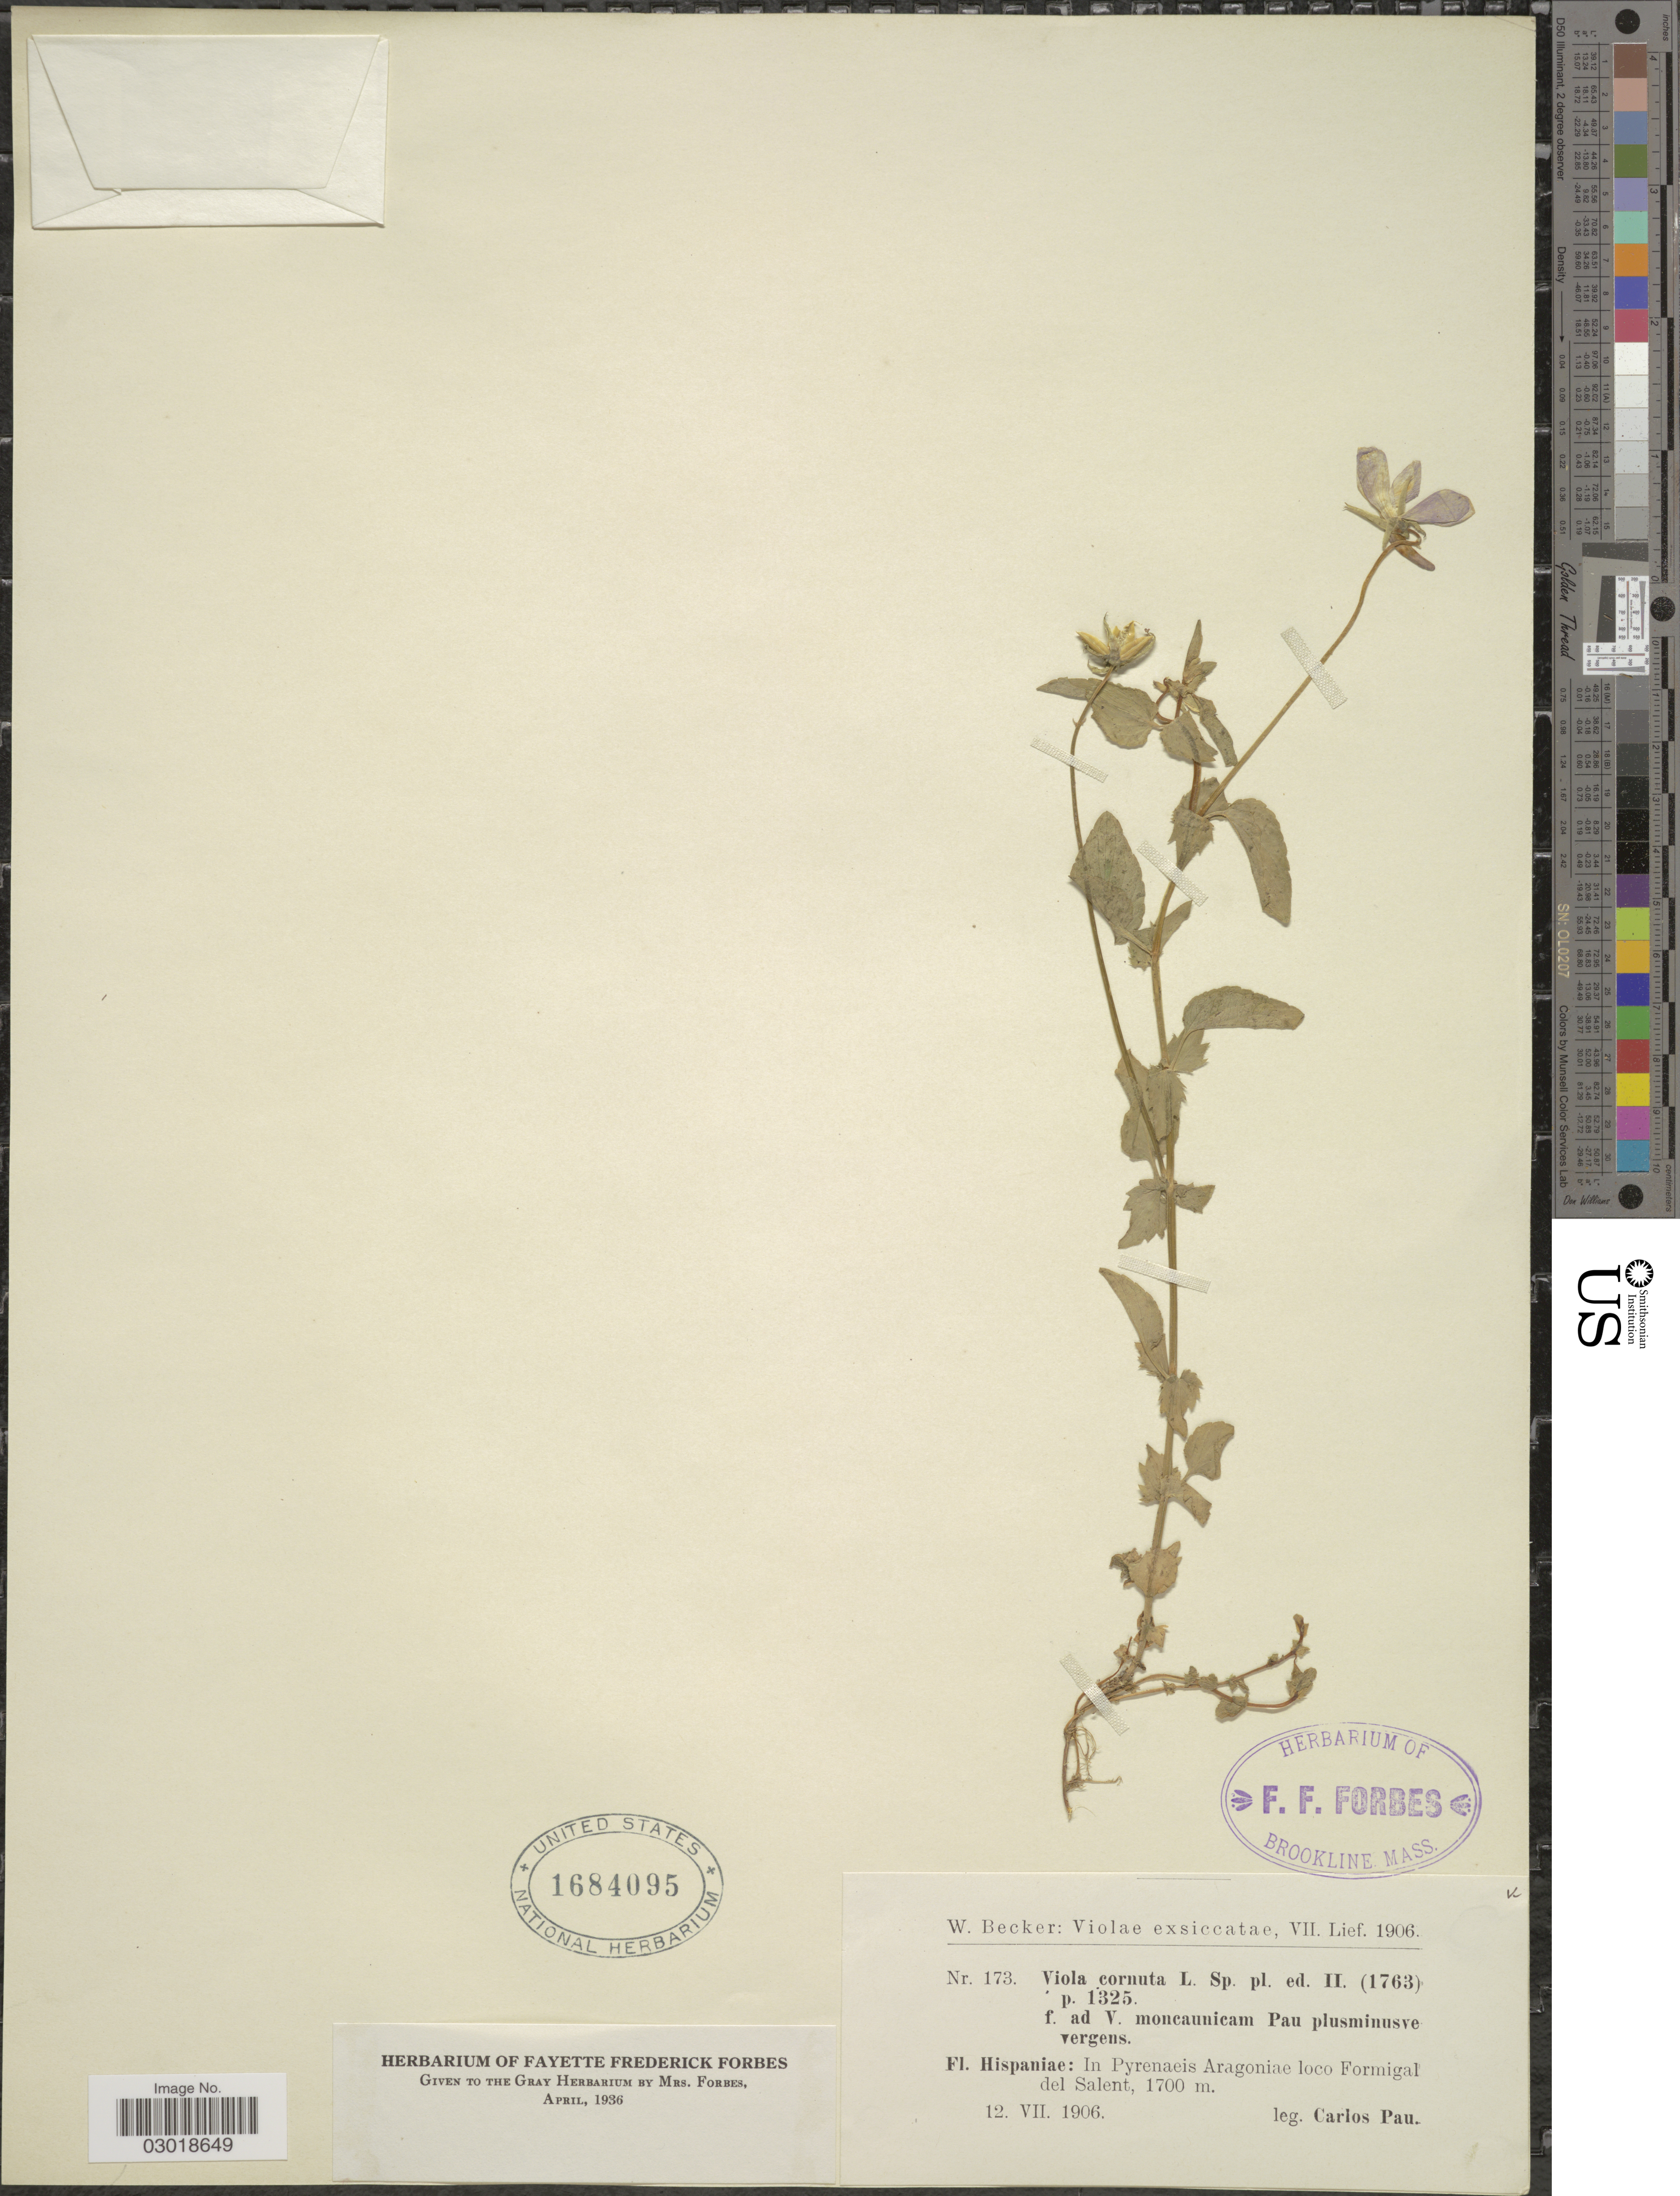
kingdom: Plantae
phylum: Tracheophyta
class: Magnoliopsida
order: Malpighiales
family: Violaceae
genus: Viola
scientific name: Viola cornuta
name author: L.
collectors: C. Pau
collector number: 173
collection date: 1906-07-12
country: Spain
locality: In Pyrenaeis Aragoniae loco Formigal del Salent.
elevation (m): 1700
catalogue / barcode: US 1684095